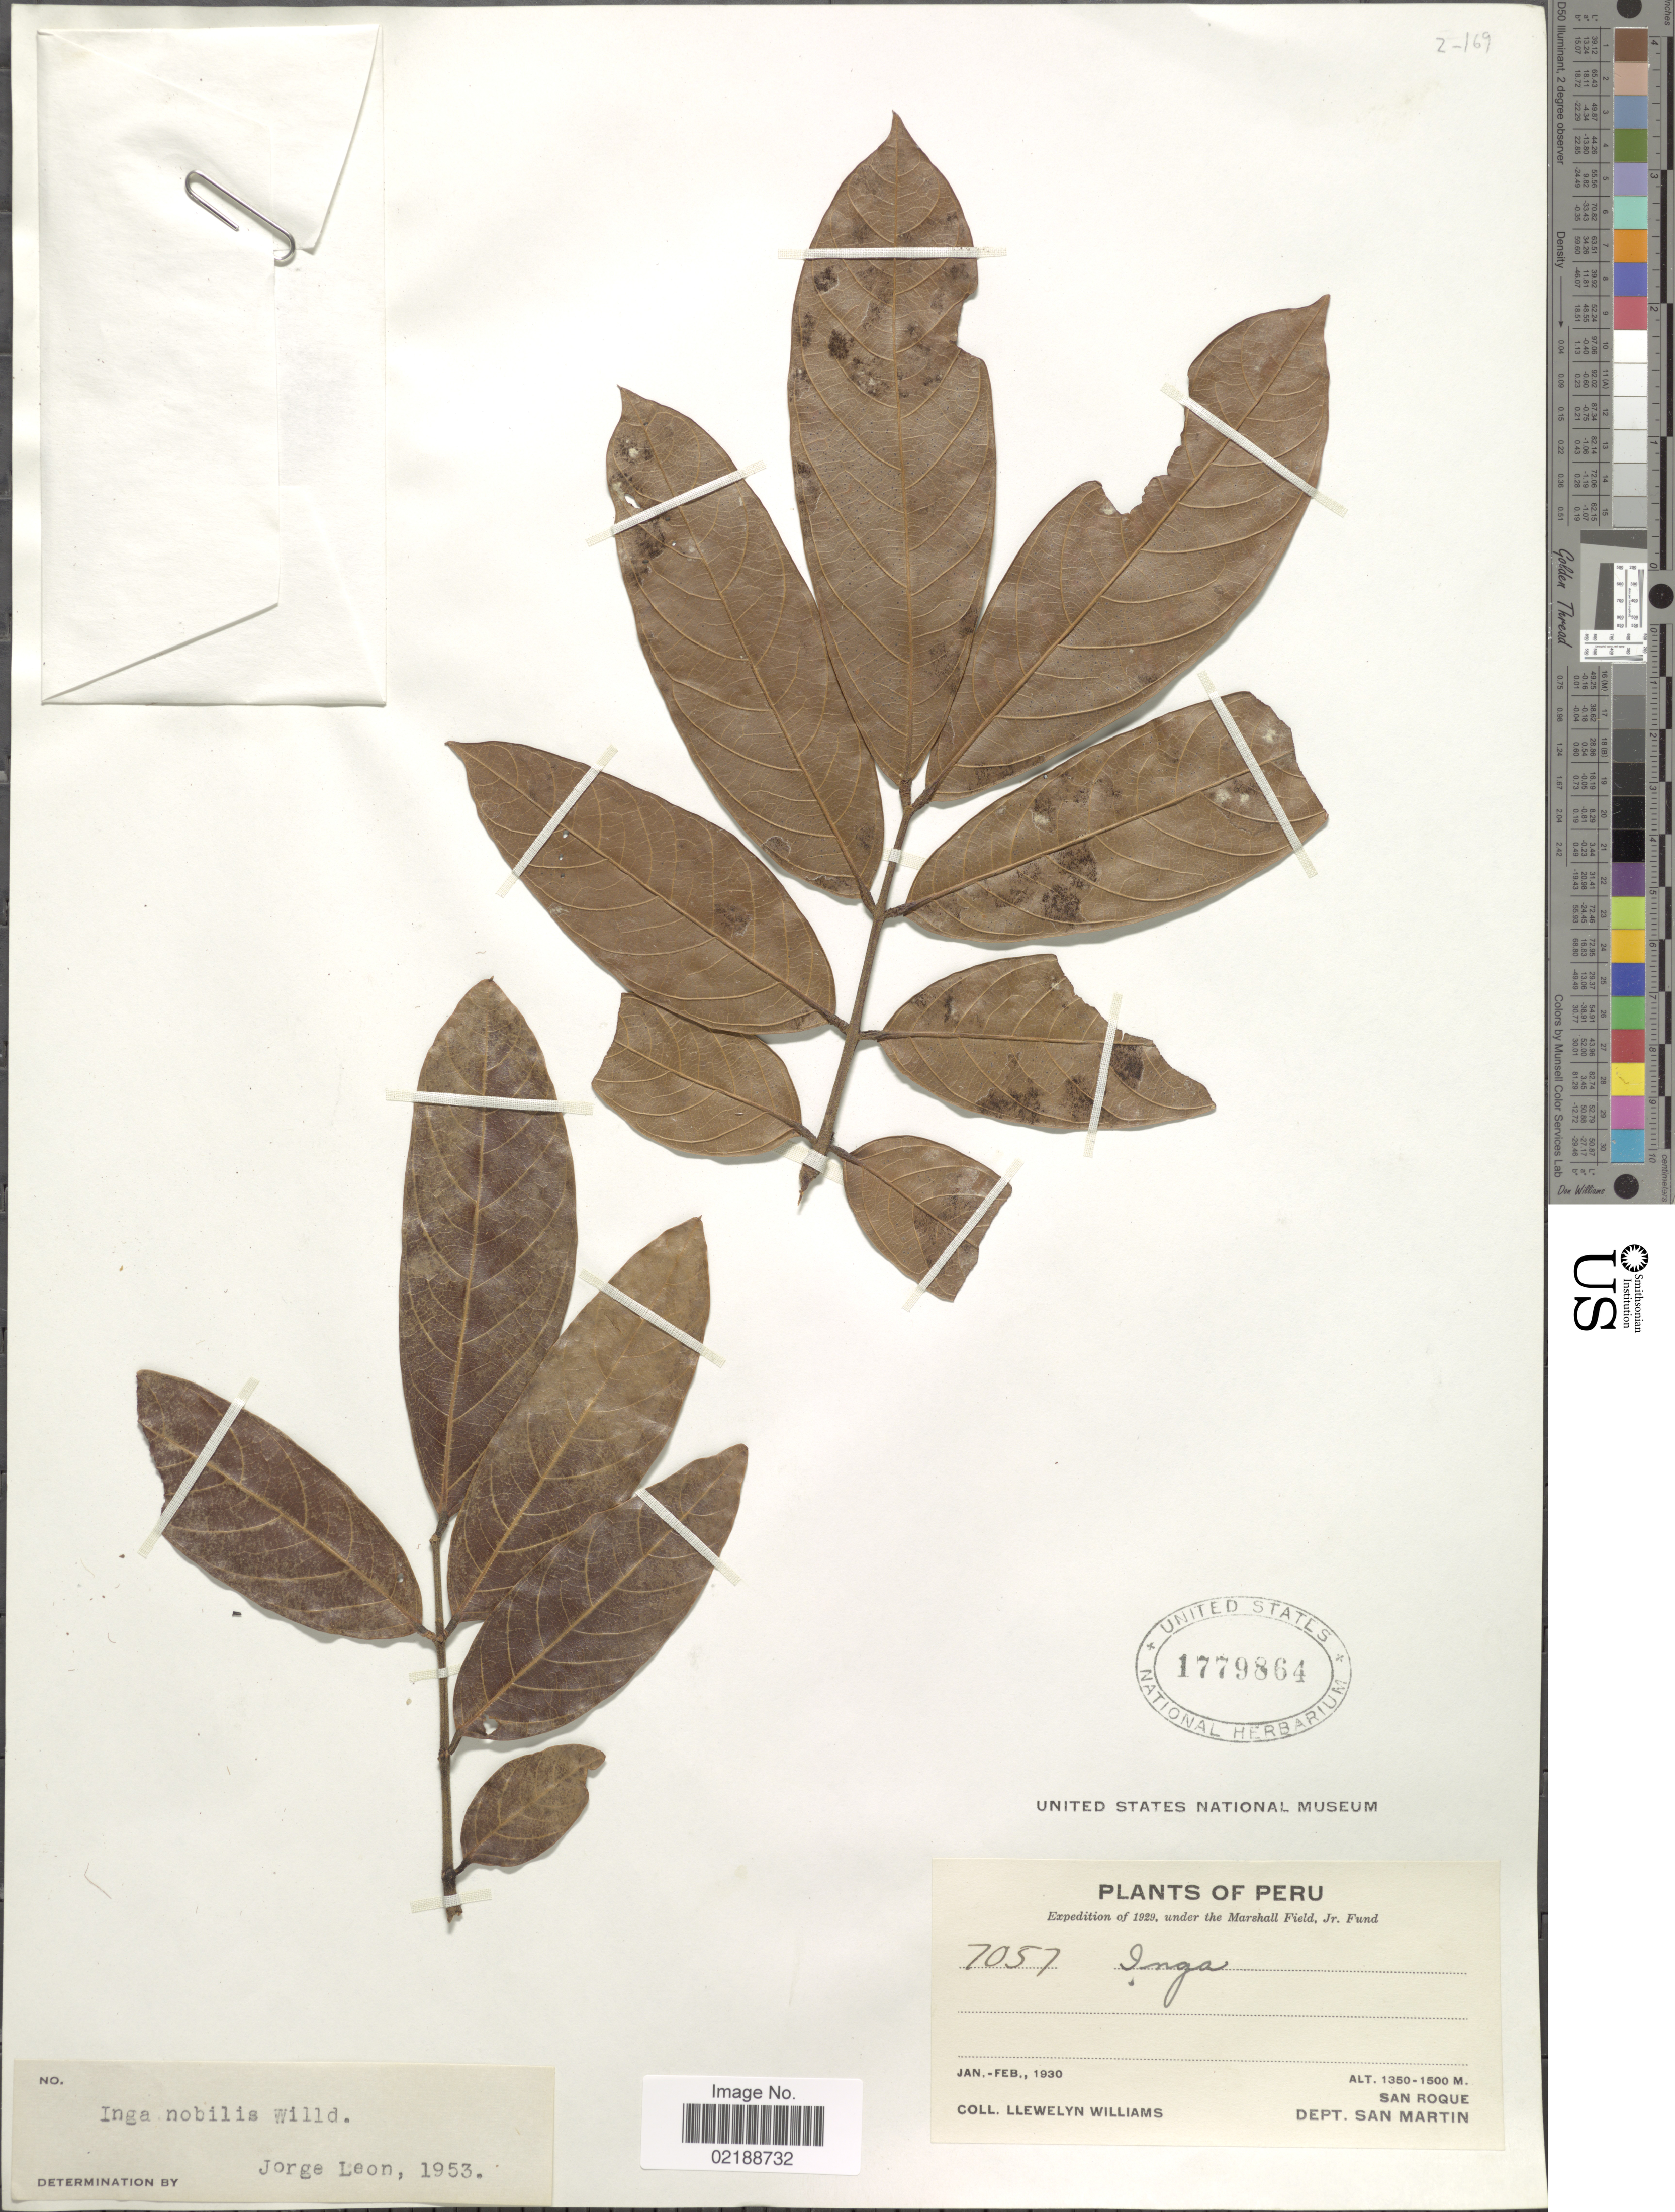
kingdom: Plantae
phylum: Tracheophyta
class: Magnoliopsida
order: Fabales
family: Fabaceae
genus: Inga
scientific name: Inga nobilis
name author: Willd.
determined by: León, J.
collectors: Ll. Williams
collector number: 7057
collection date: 1930-01/1930-02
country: Peru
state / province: San Martín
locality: San Roque, Dept. San Martin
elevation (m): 1350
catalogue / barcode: US 1779864